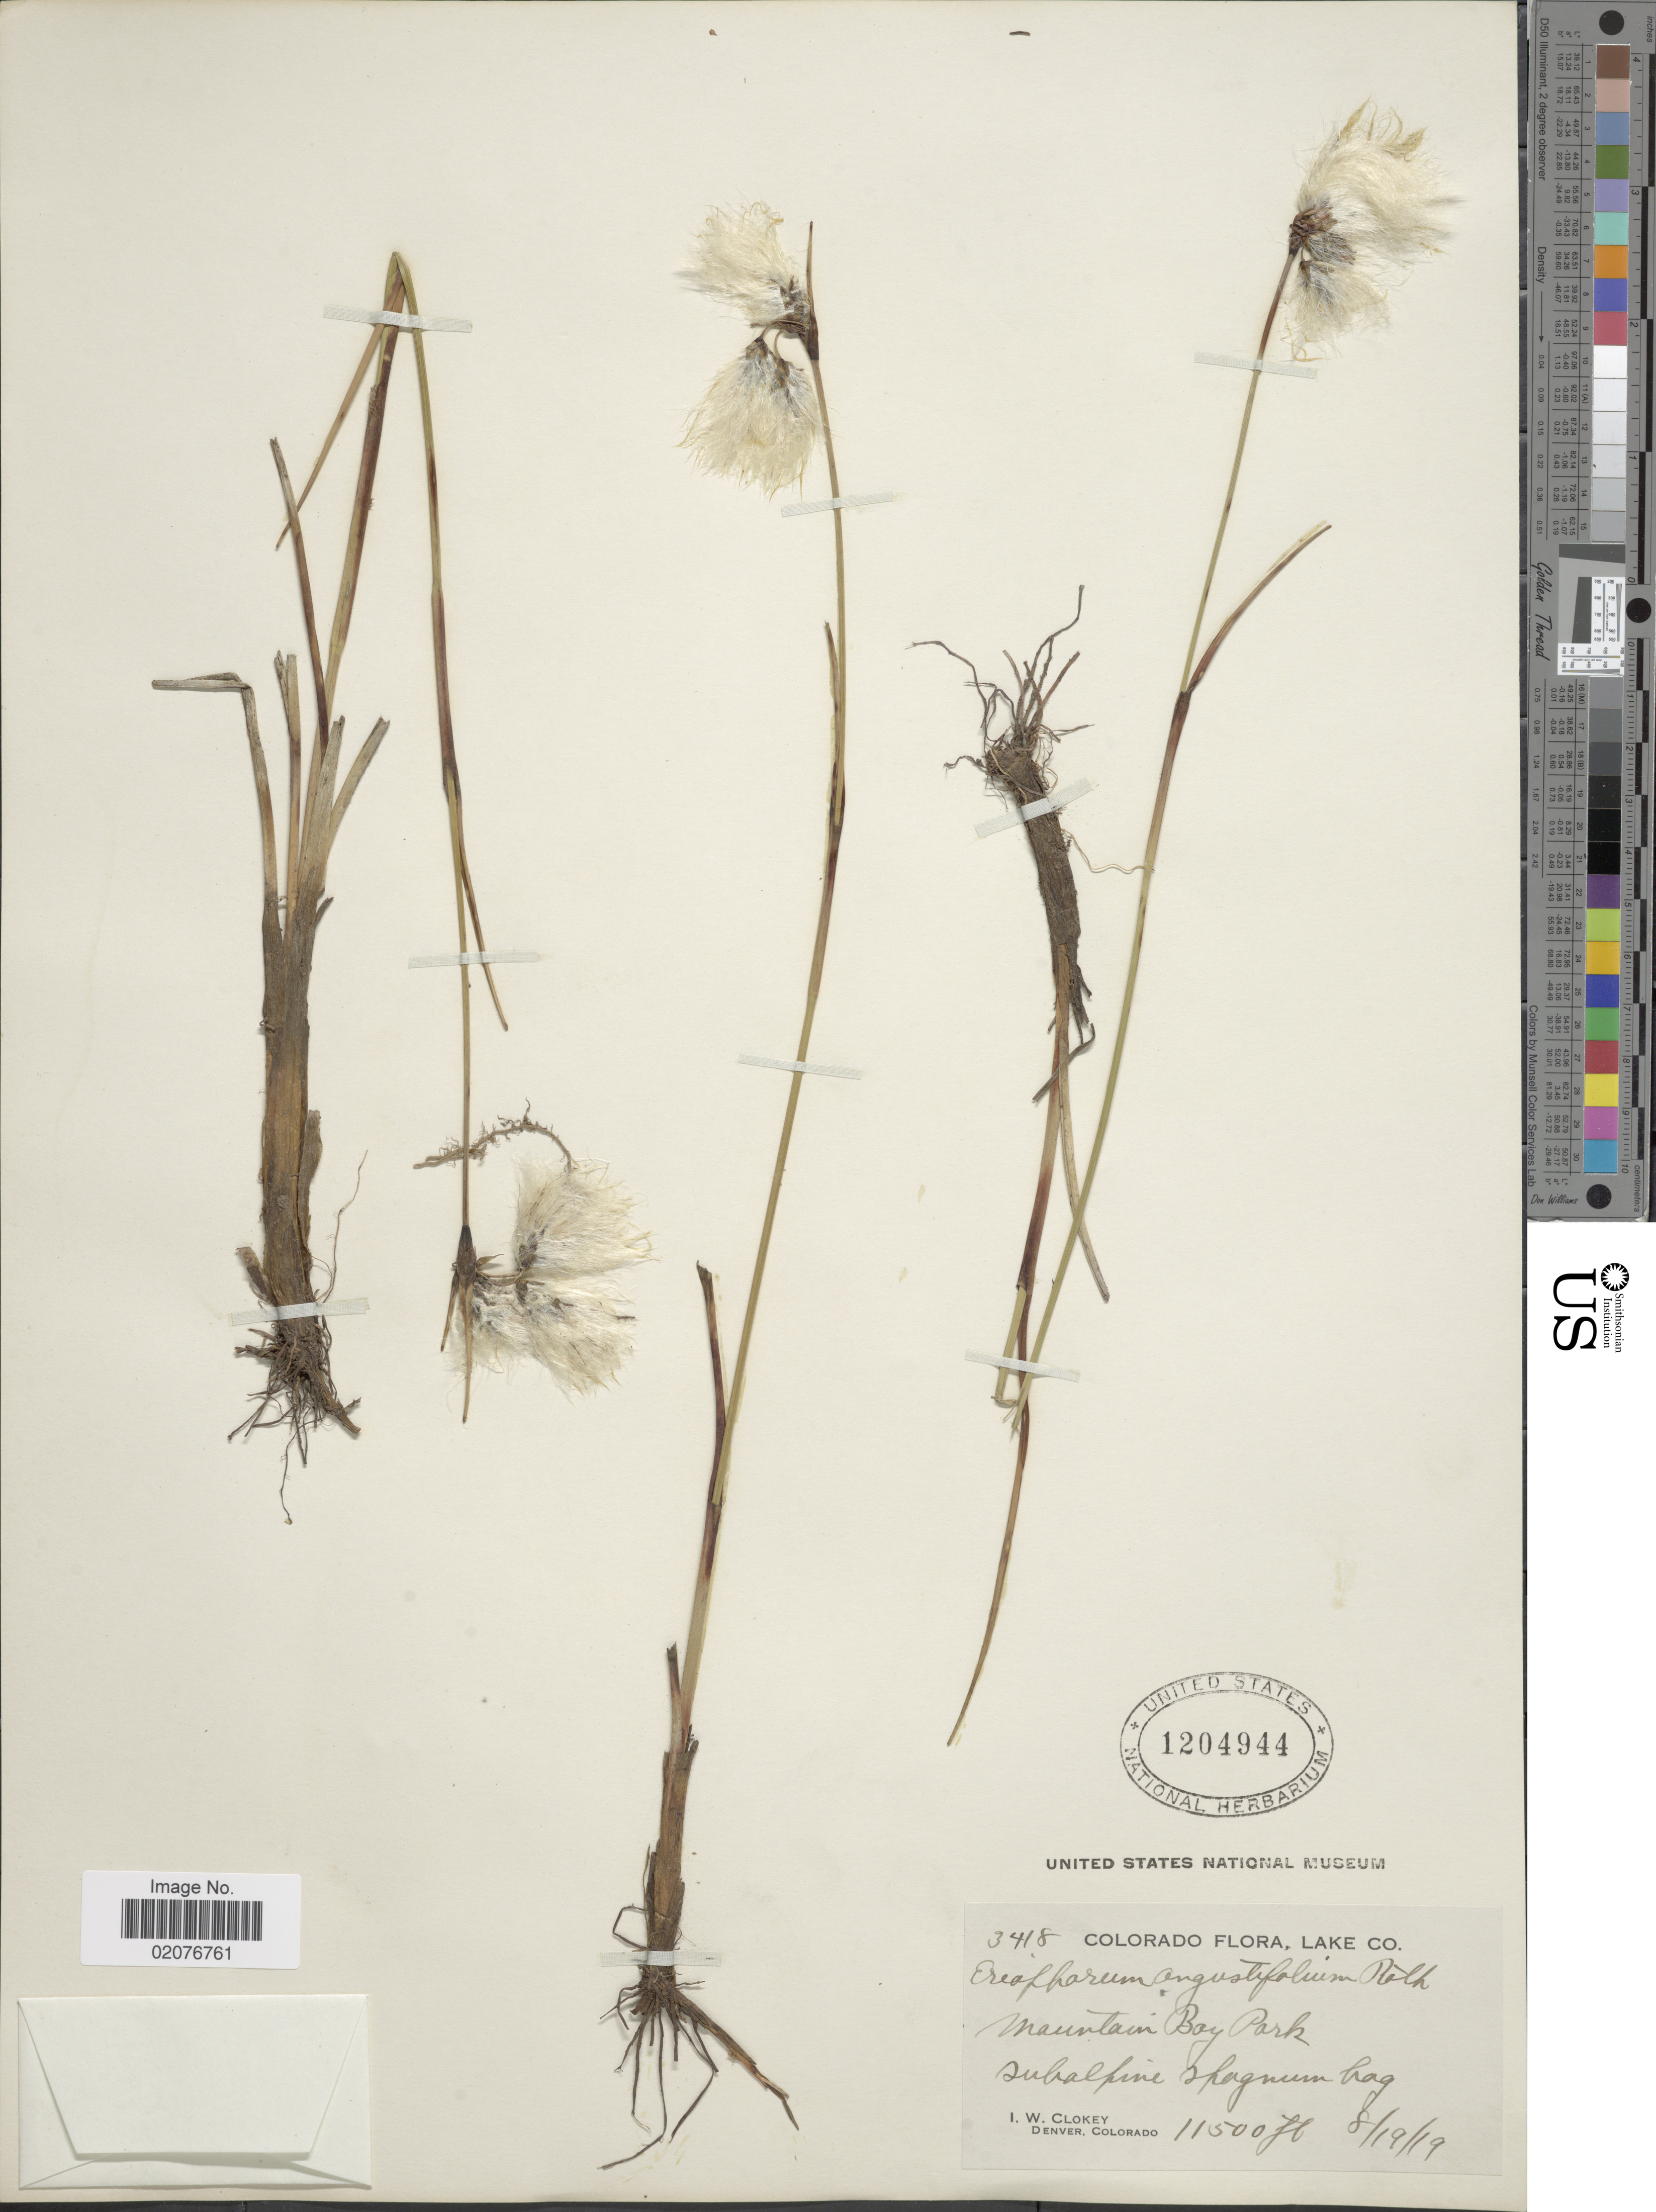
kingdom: Plantae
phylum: Tracheophyta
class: Liliopsida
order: Poales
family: Cyperaceae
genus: Eriophorum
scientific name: Eriophorum angustifolium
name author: Honck.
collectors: I. W. Clokey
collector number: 3418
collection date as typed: Transcribed d/m/y: 19/8/19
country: United States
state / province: Colorado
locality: Lake Co, Mountain Bay Park, subalpine spagnum bog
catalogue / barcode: US 1204944